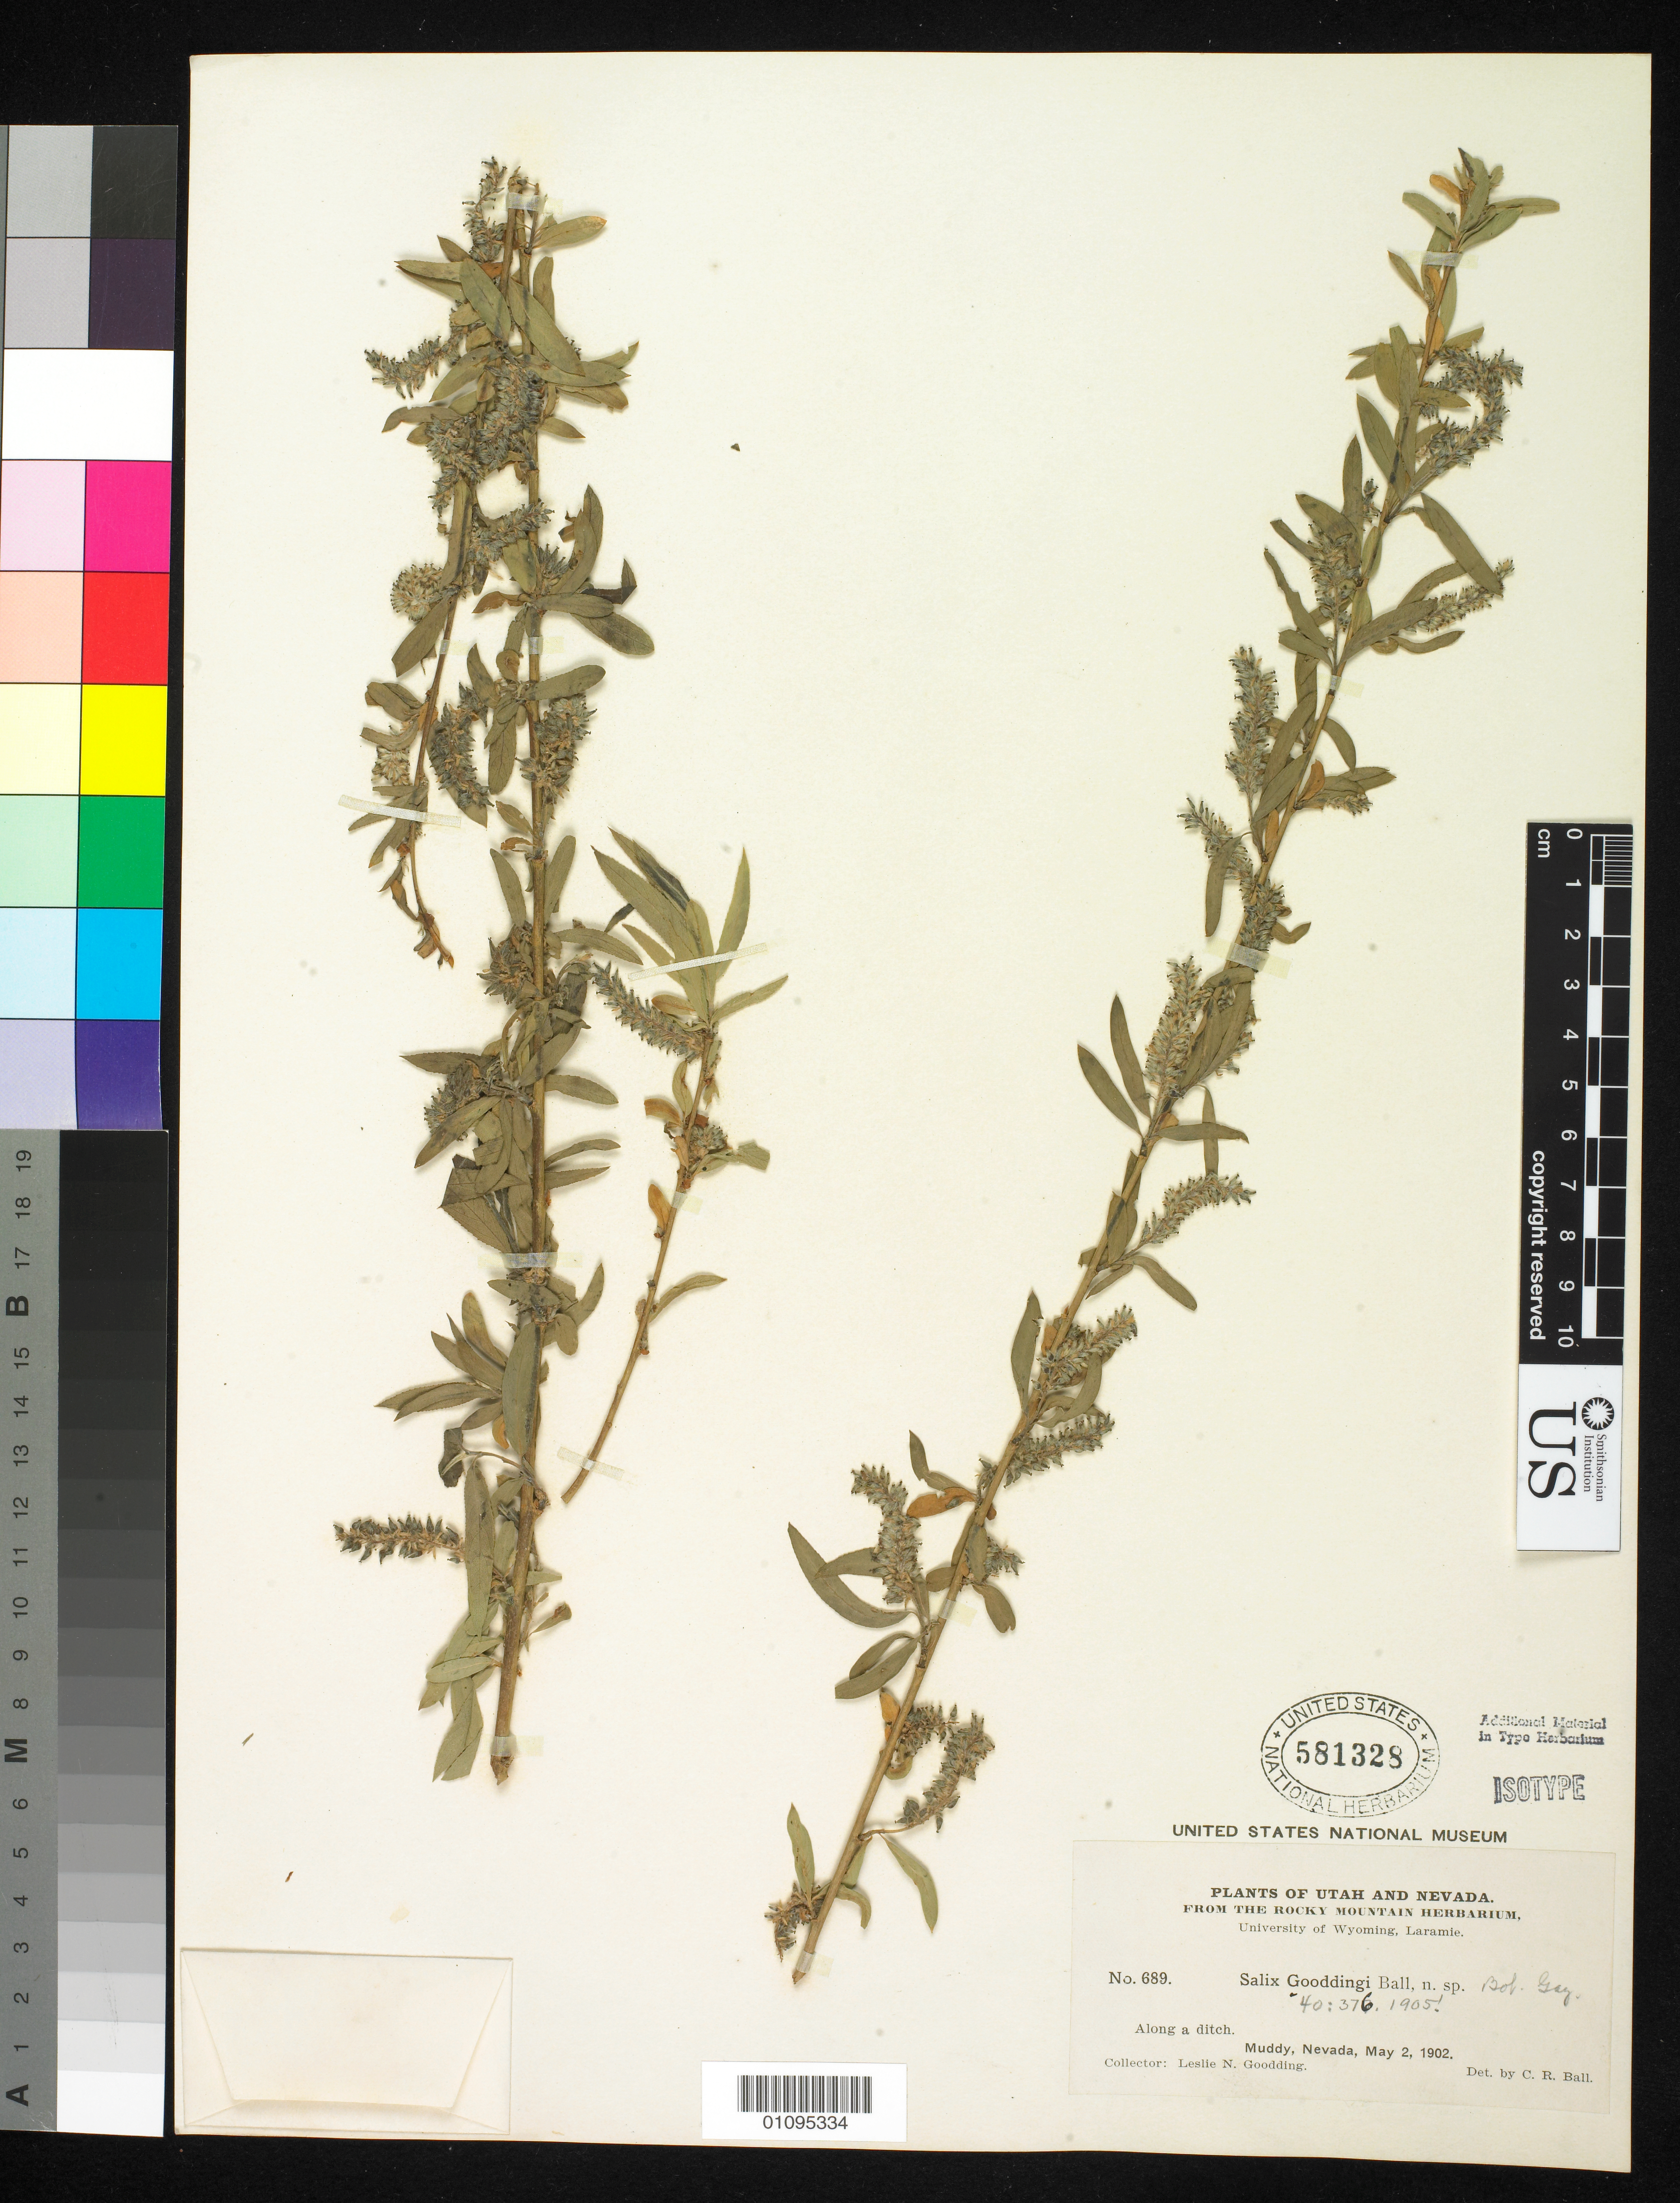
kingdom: Plantae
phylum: Tracheophyta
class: Magnoliopsida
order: Malpighiales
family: Salicaceae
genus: Salix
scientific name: Salix gooddingii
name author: C.R. Ball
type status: Isotype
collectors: L. N. Goodding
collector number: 689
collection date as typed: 02 May 1902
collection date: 1902-05-02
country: United States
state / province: Nevada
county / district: Lincoln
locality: Muddy Creek.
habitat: Along a ditch.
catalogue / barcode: US 581328